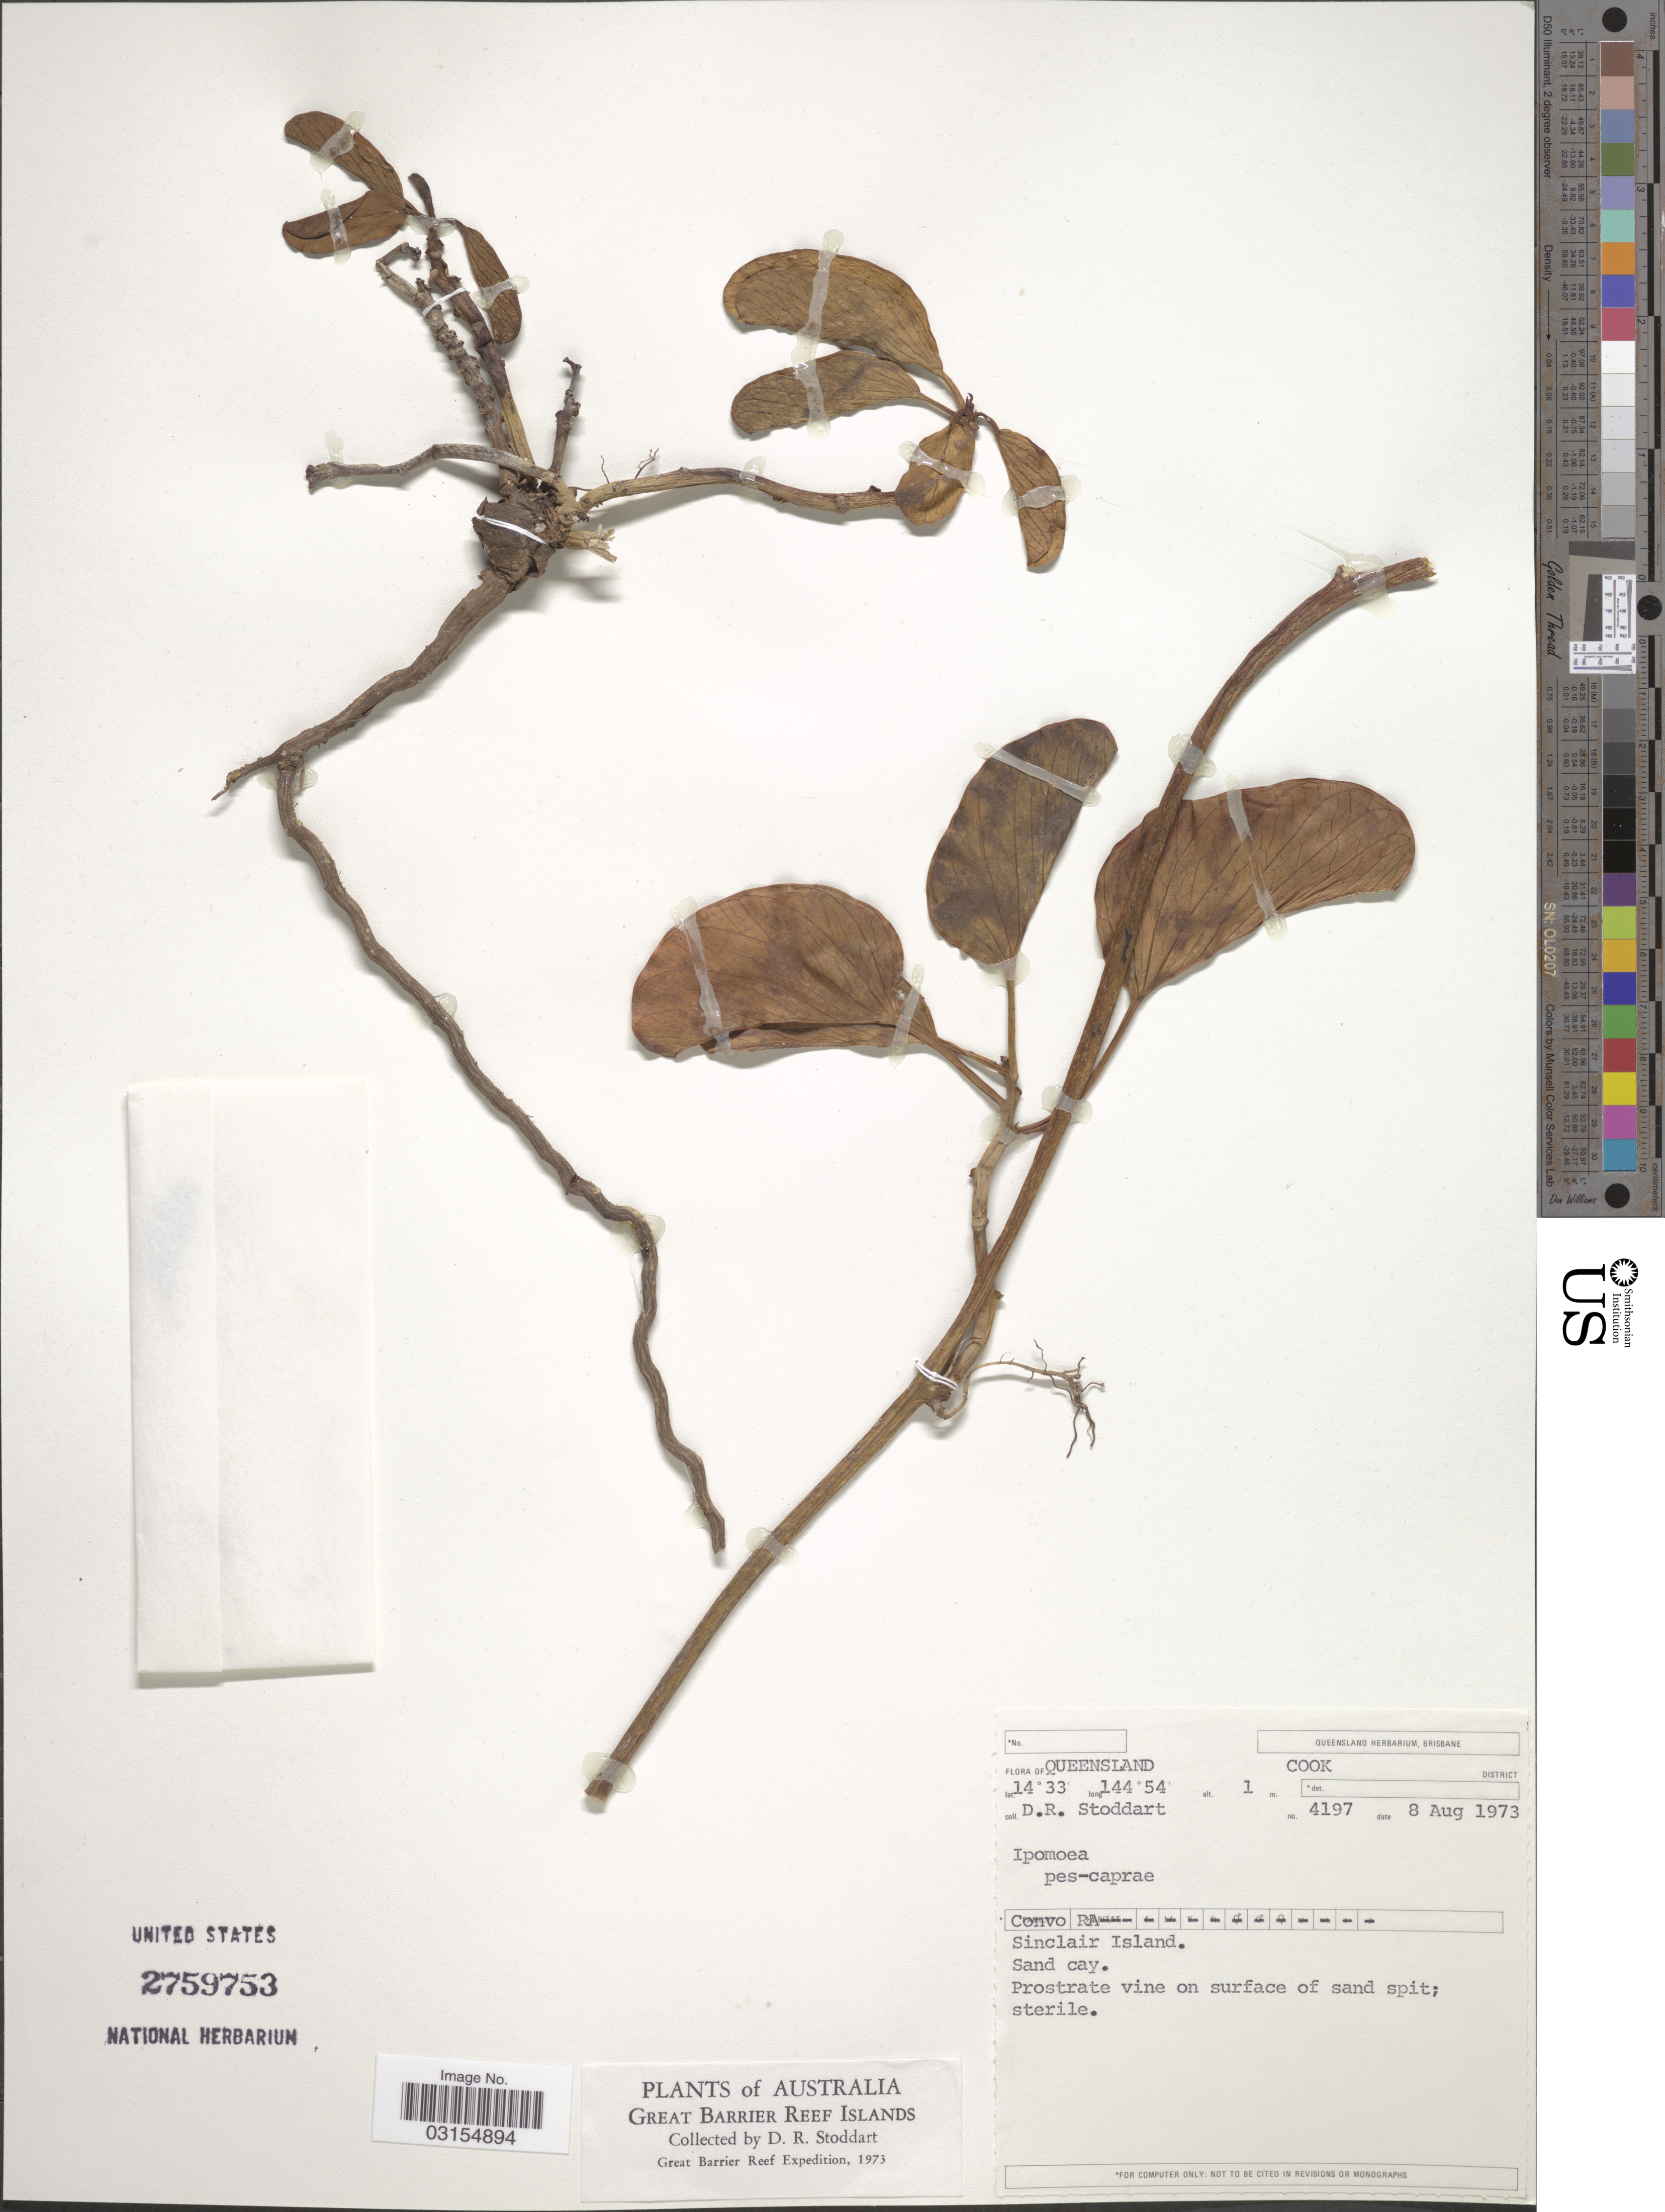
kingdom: Plantae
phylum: Tracheophyta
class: Magnoliopsida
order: Solanales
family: Convolvulaceae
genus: Ipomoea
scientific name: Ipomoea pes-caprae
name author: (L.) R. Br.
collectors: D. R. Stoddart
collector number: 4197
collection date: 1973-08-08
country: Australia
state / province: Queensland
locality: Great Barrier Reef Islands. Cook District. Sinclair Island. Sand cay.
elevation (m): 1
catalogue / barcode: US 2759753